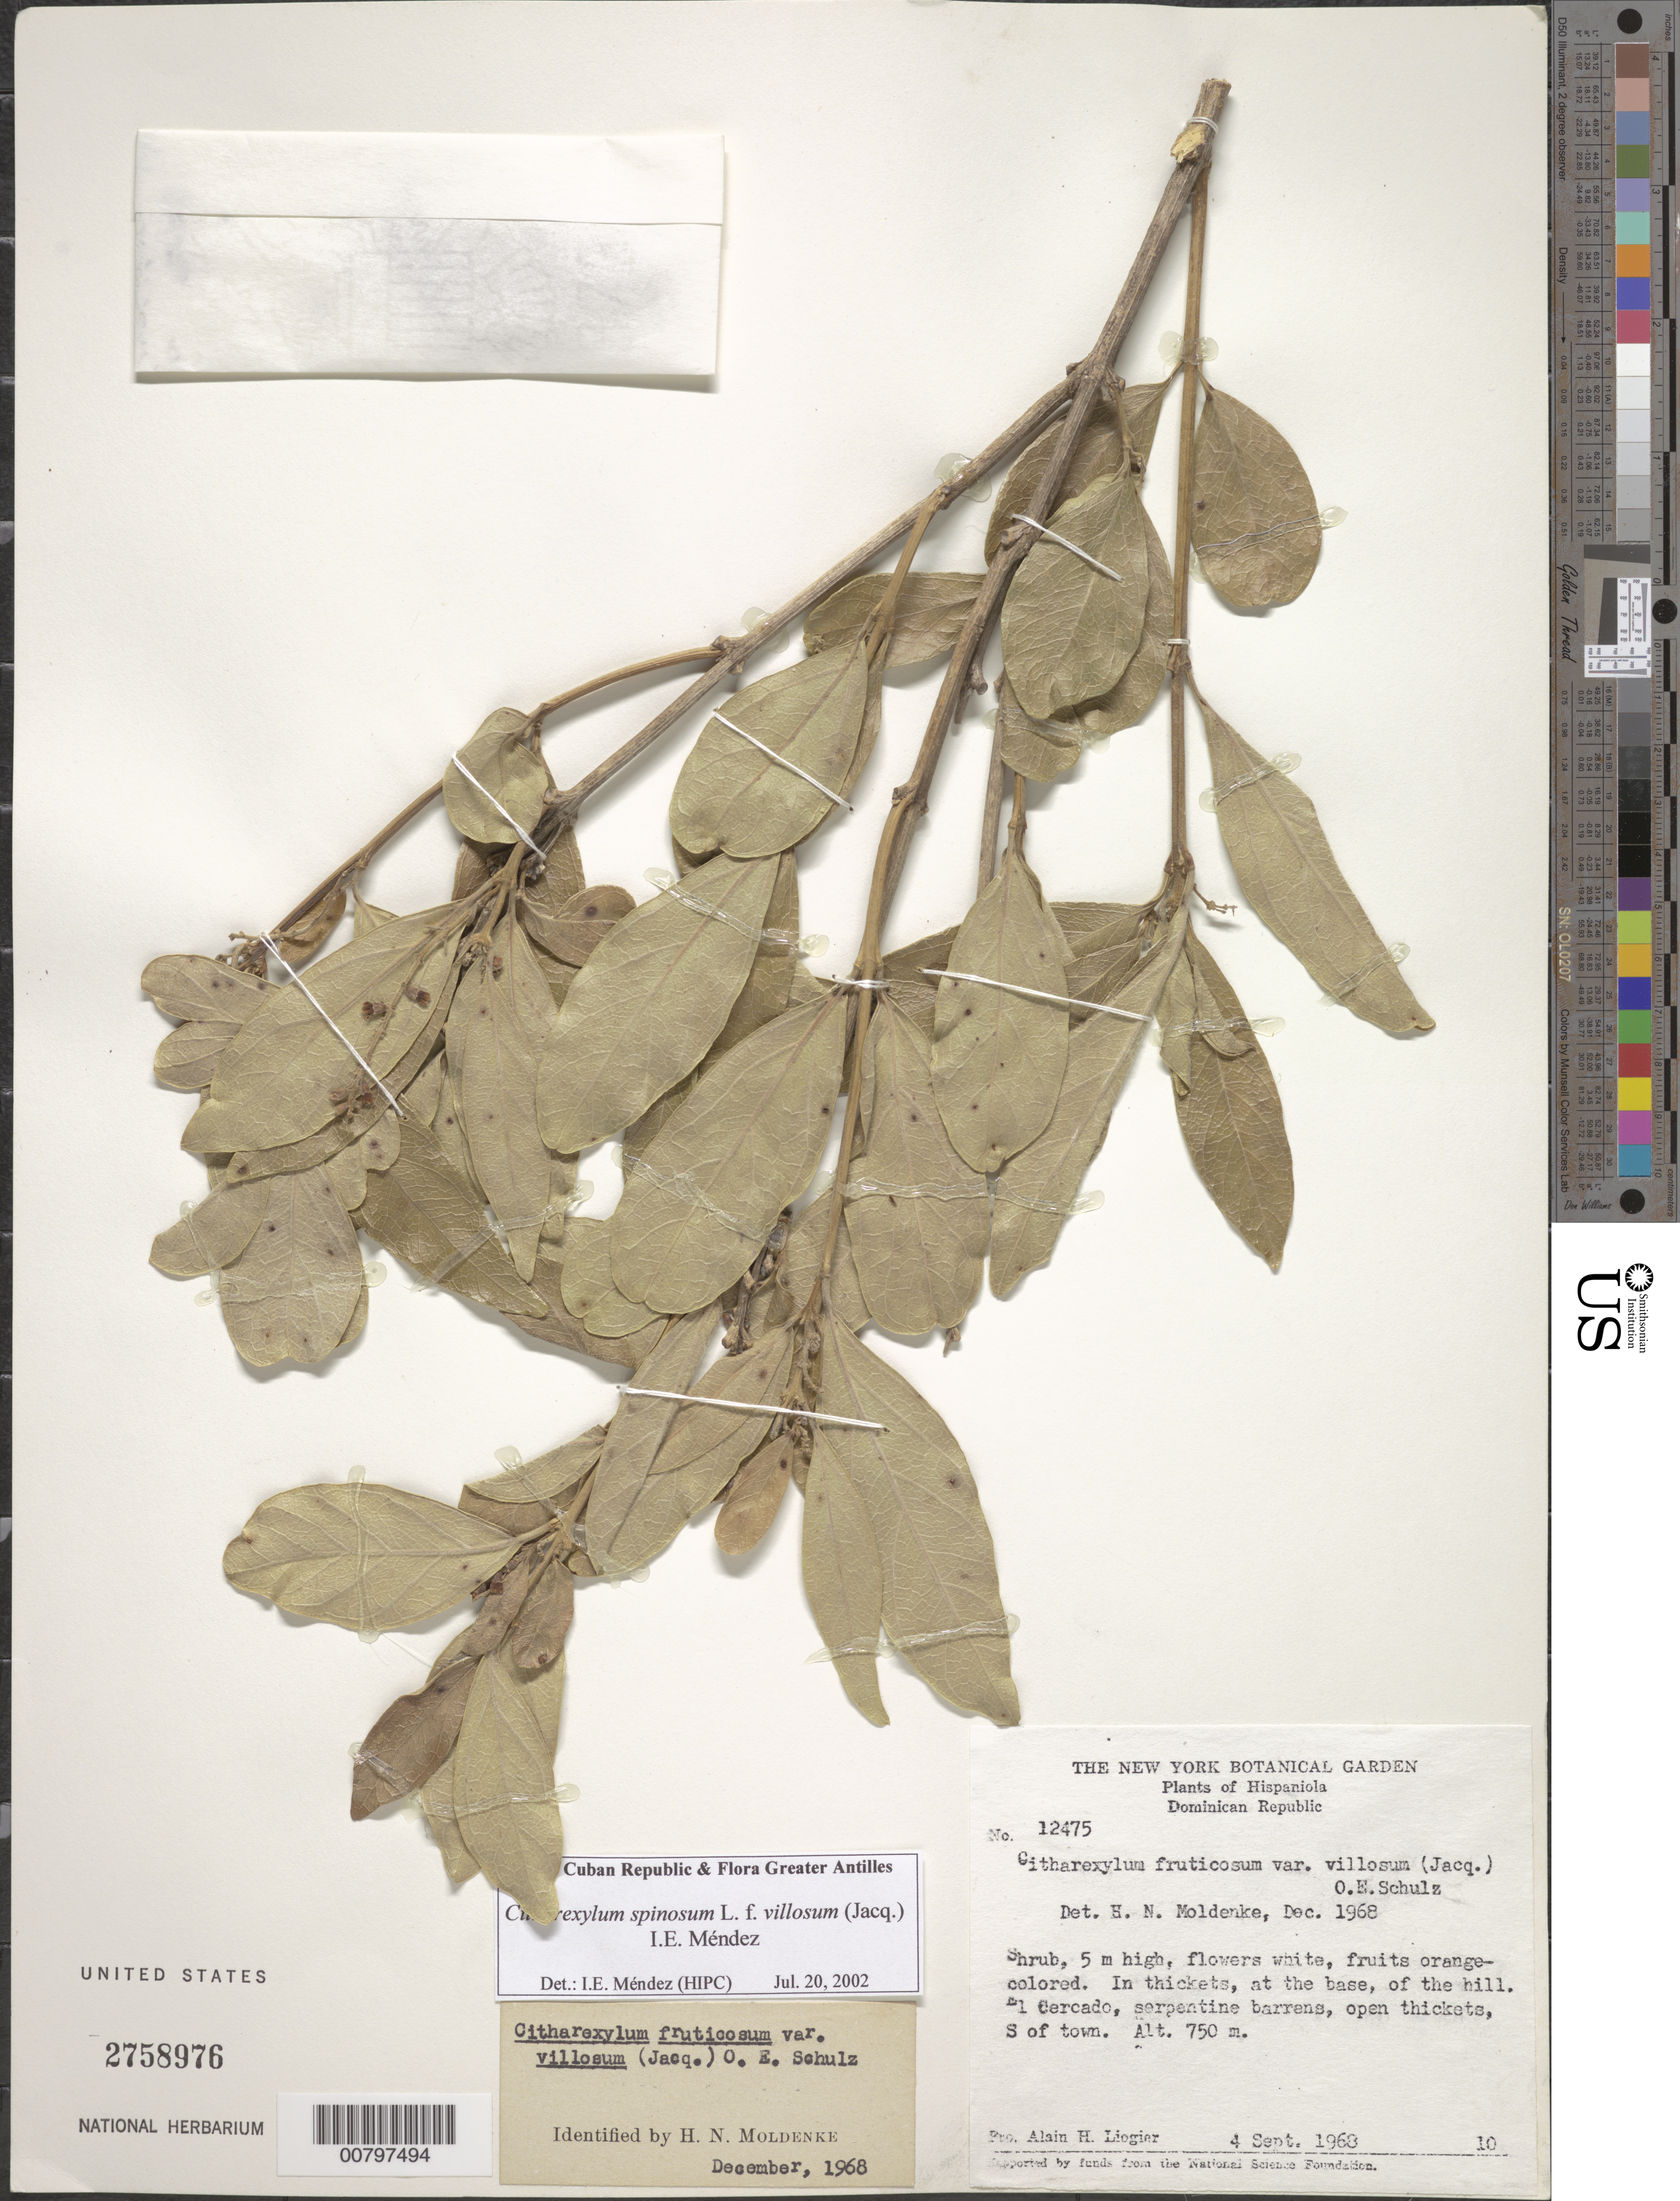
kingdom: Plantae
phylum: Tracheophyta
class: Magnoliopsida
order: Lamiales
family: Verbenaceae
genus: Citharexylum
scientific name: Citharexylum spinosum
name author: L.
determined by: Méndez, Isidro E., (HIPC)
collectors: A. H. Liogier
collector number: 12475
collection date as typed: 04 Sep 1968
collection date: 1968-09-04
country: Dominican Republic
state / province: San Juan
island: Hispaniola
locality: El Cercado, S of town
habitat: In open thickets in serpentine barrens at the base of the hill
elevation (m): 750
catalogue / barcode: US 2758976